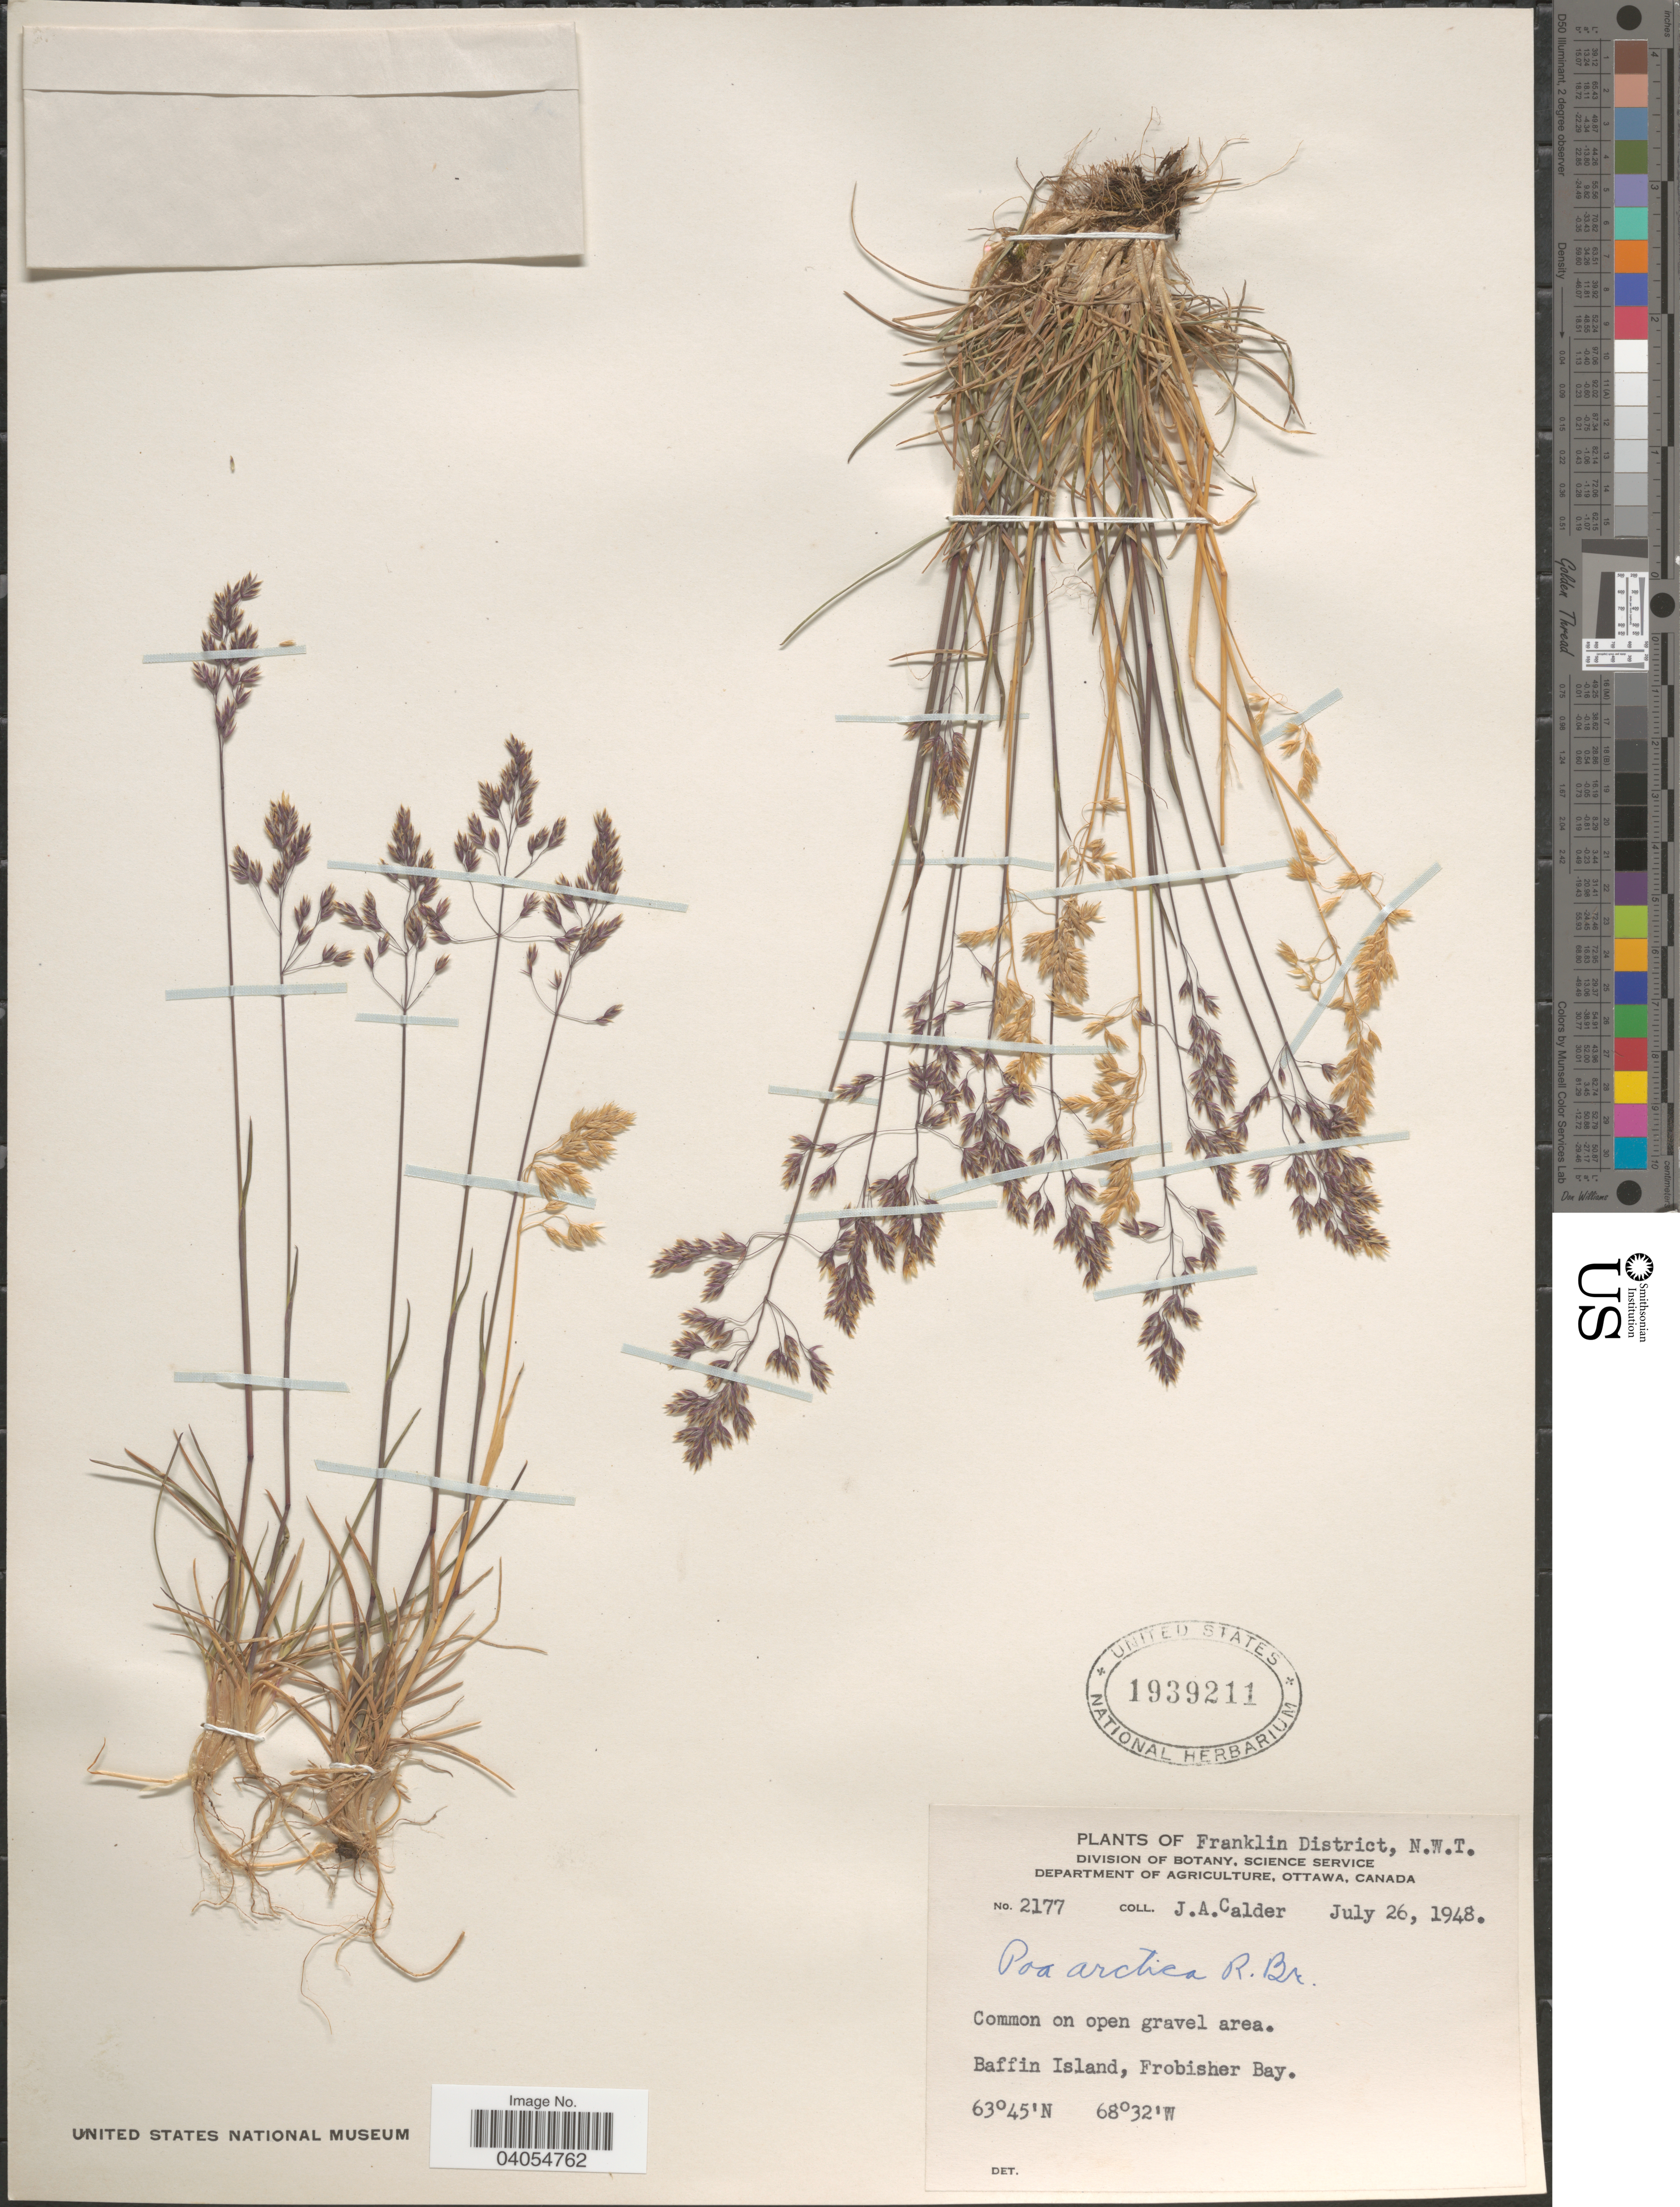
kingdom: Plantae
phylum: Tracheophyta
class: Liliopsida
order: Poales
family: Poaceae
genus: Poa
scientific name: Poa arctica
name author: R. Br.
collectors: J. A. Calder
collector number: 2177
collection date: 1948-07-26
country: Canada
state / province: Northwest Territories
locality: Franklin District. Baffin Island, Frobisher Bay.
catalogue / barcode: US 1939211